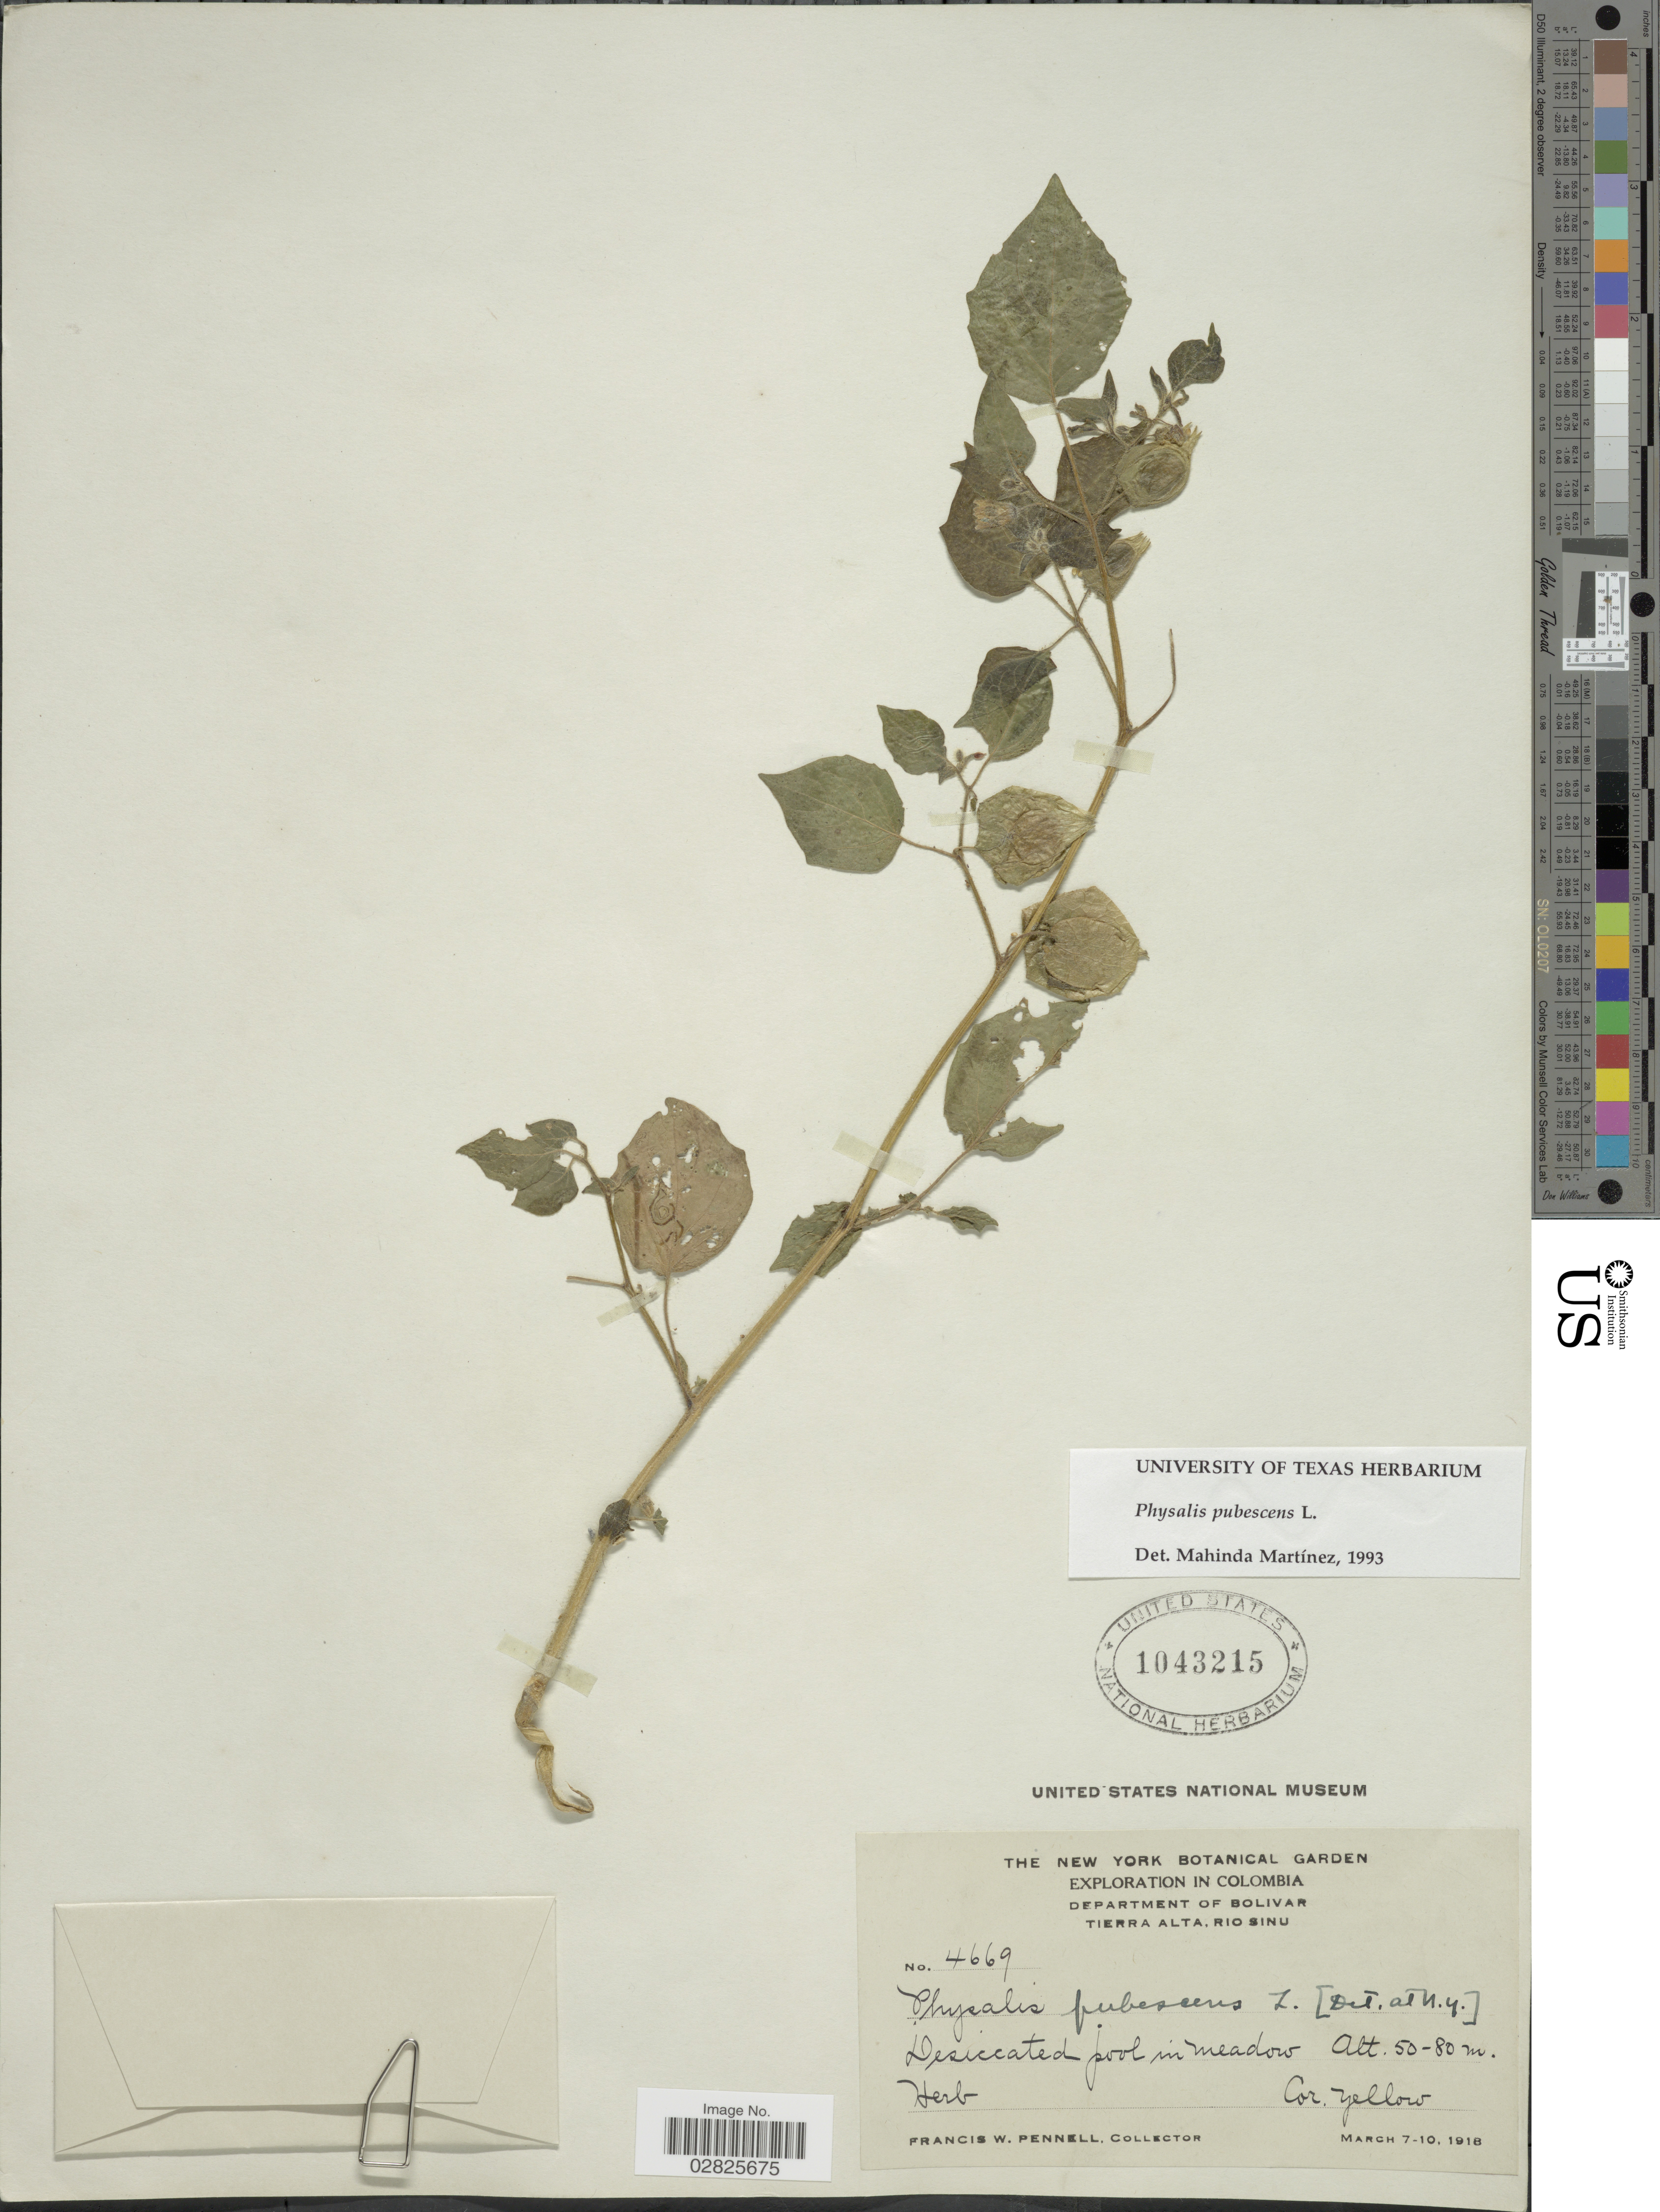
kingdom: Plantae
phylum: Tracheophyta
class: Magnoliopsida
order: Solanales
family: Solanaceae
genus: Physalis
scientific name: Physalis pubescens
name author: L.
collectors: F. W. Pennell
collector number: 4669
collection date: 1918-03-07/1918-03-10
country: Colombia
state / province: Bolívar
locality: Department of Bolivar. Tierra Alta, Rio Sinu.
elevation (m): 50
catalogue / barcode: US 1043215